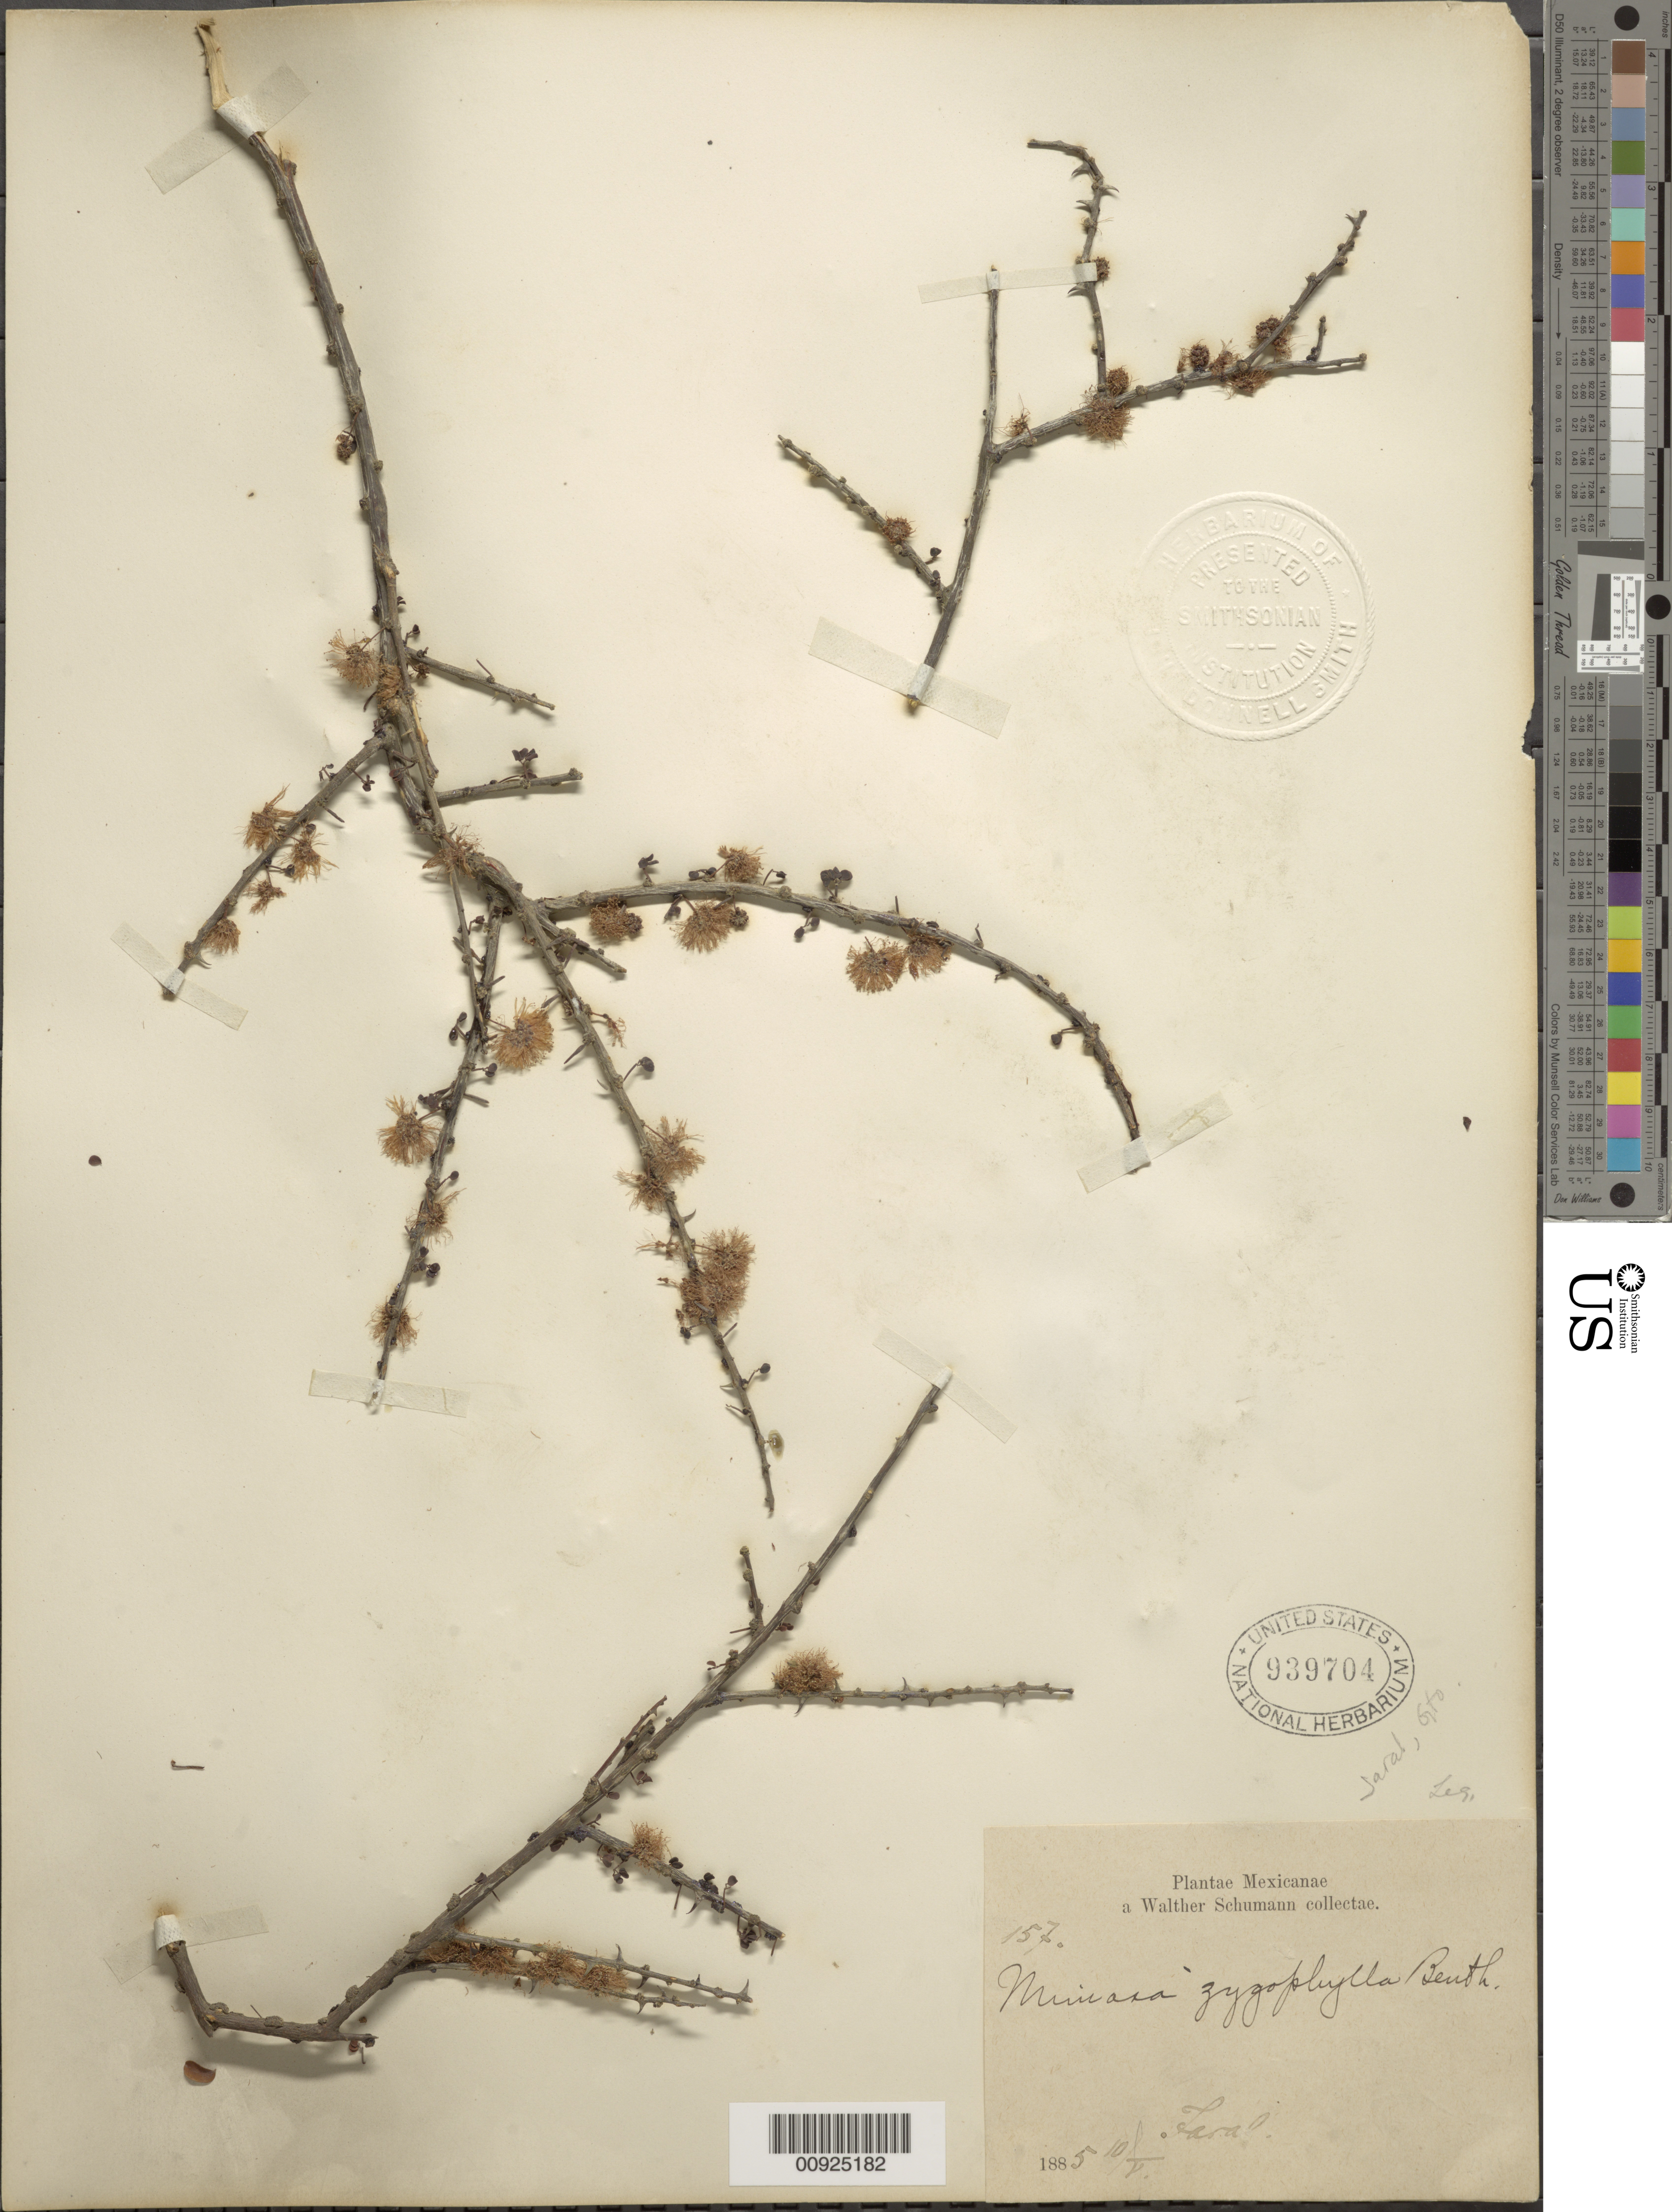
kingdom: Plantae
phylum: Tracheophyta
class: Magnoliopsida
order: Fabales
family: Fabaceae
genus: Mimosa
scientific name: Mimosa zygophylla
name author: Benth.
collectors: W. Schumann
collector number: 157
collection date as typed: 10 May 1885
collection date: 1885-05-10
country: Mexico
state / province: Guanajuato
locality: Jaral.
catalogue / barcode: US 939704